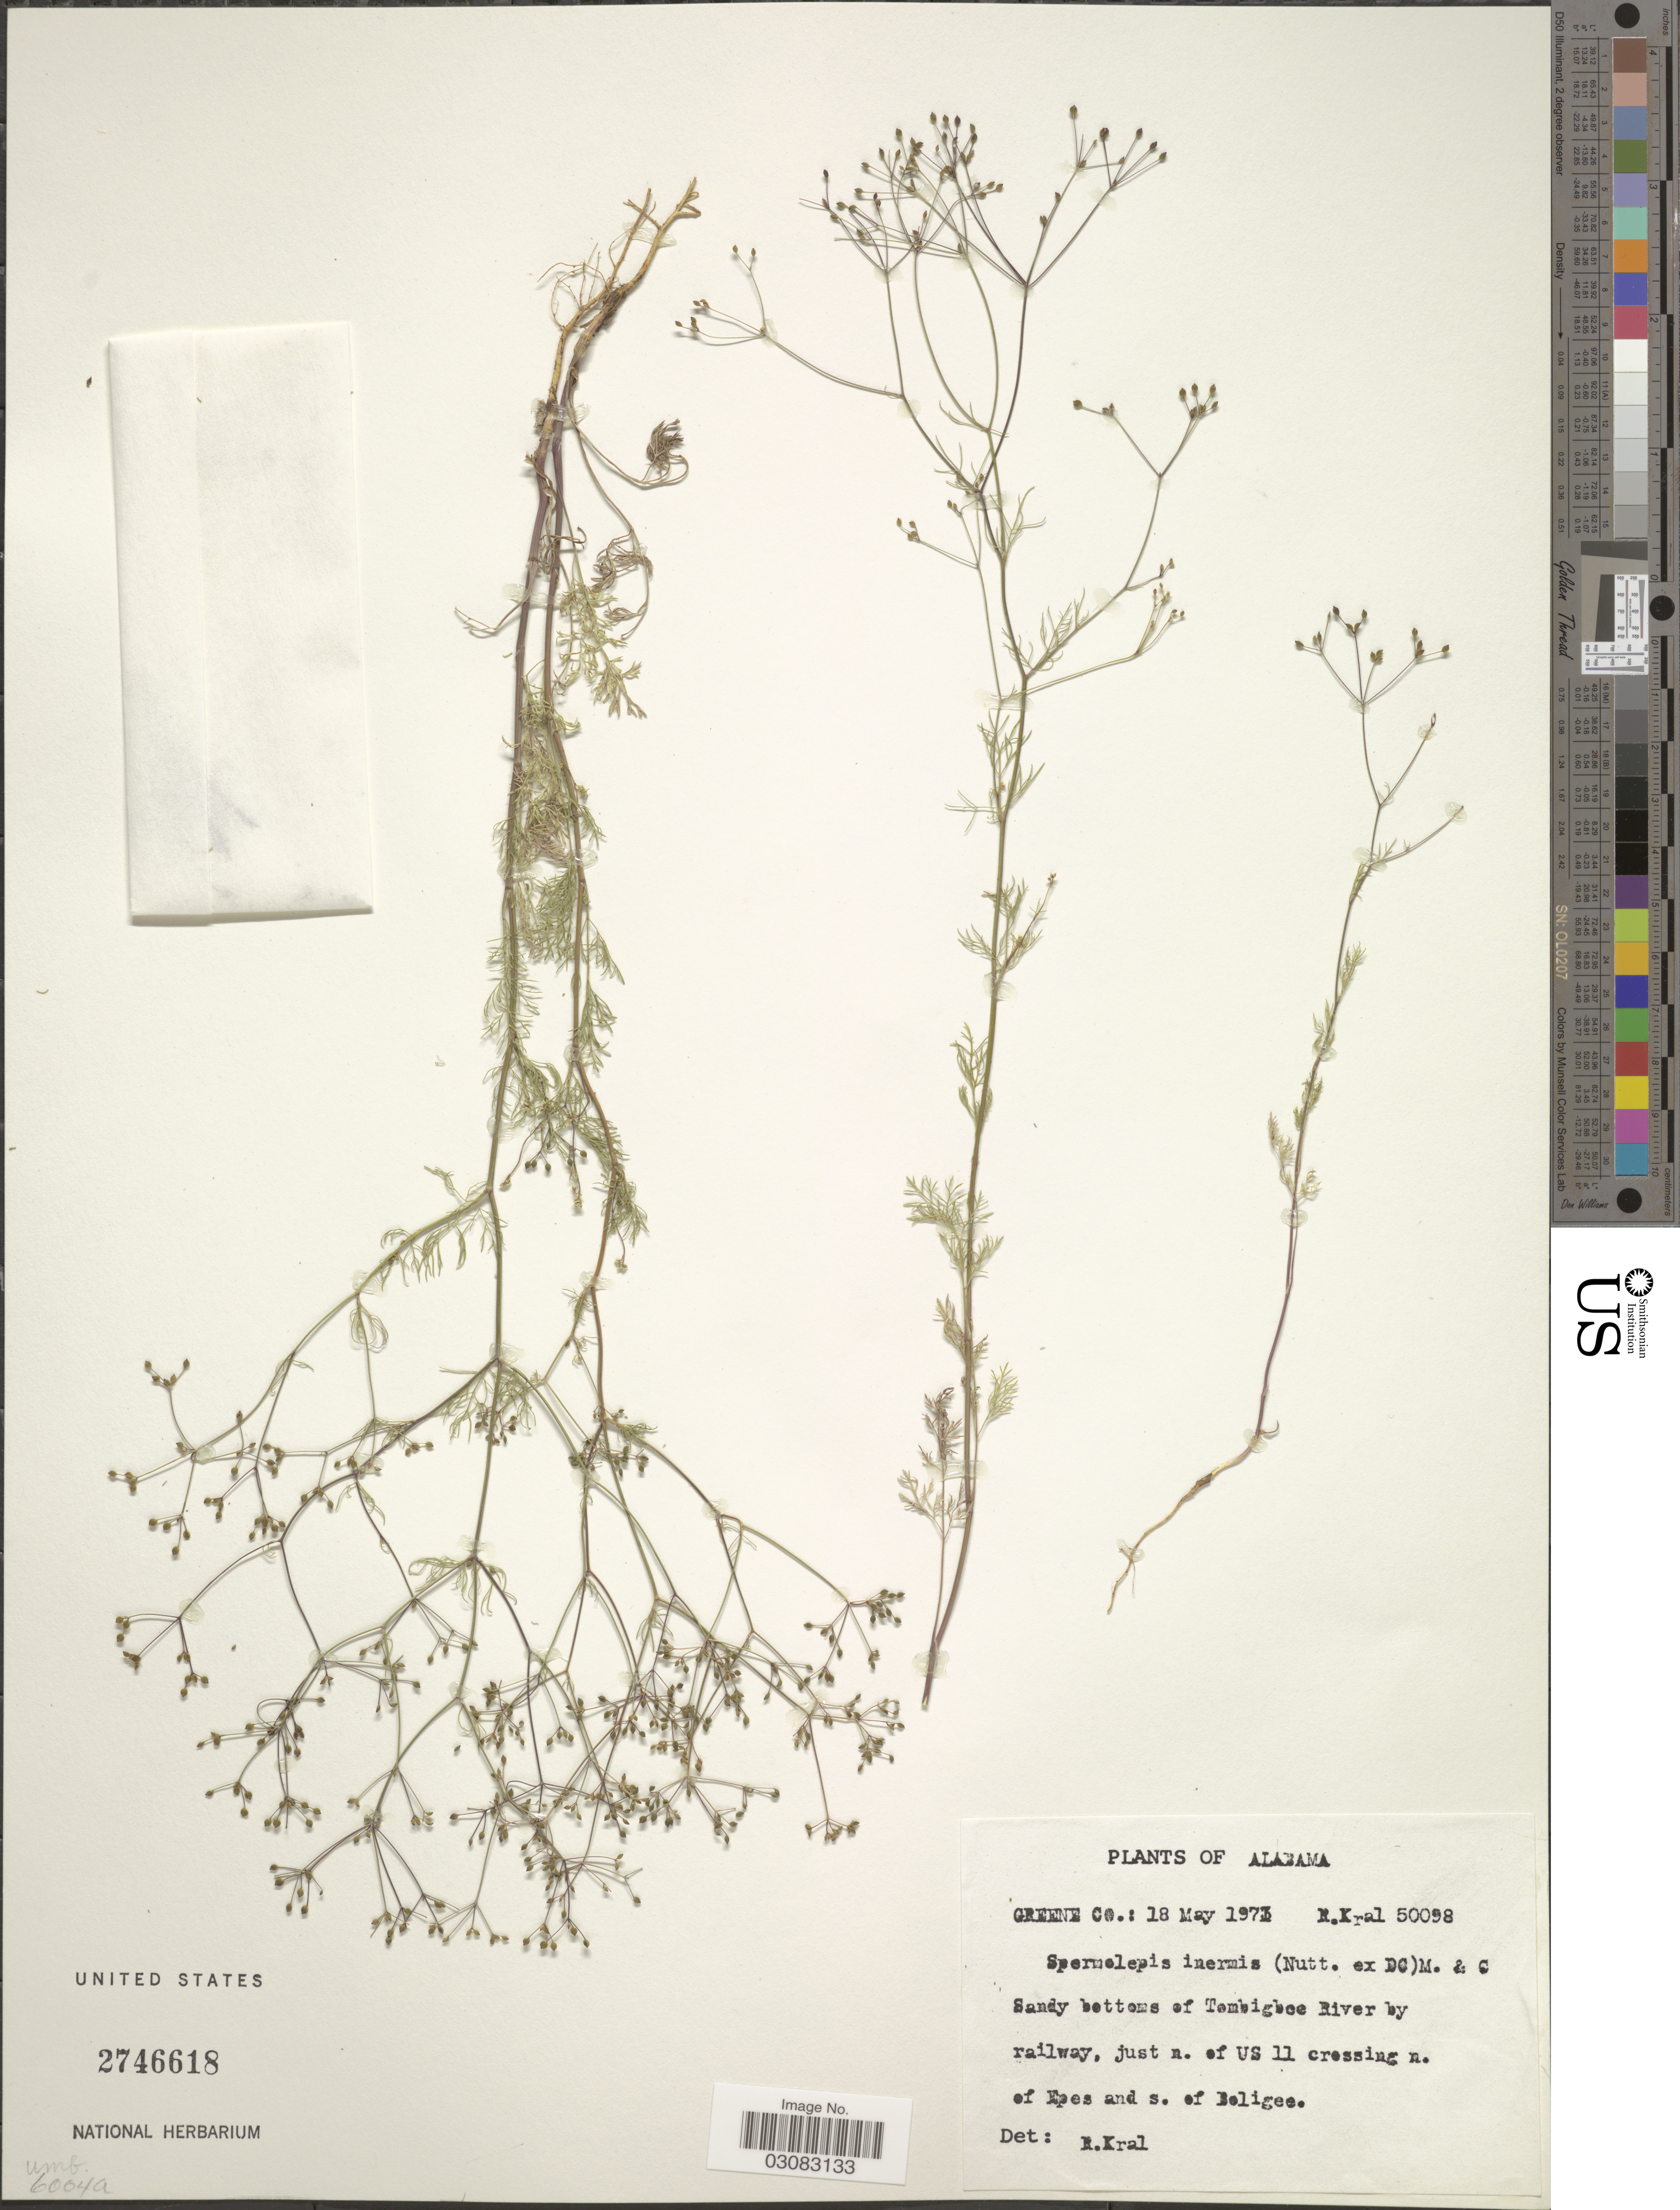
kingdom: Plantae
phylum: Tracheophyta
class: Magnoliopsida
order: Apiales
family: Apiaceae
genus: Spermolepis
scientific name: Spermolepis inermis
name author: (Nutt. ex DC.) Mathias & Constance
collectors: R. Kral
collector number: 50098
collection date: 1973-05-18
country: United States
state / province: Alabama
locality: Greene Co. Sandy bottoms of Tombigbee River by railway, just n. of US II crossing n. of Epes and s. of Boligee.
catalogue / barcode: US 2746618